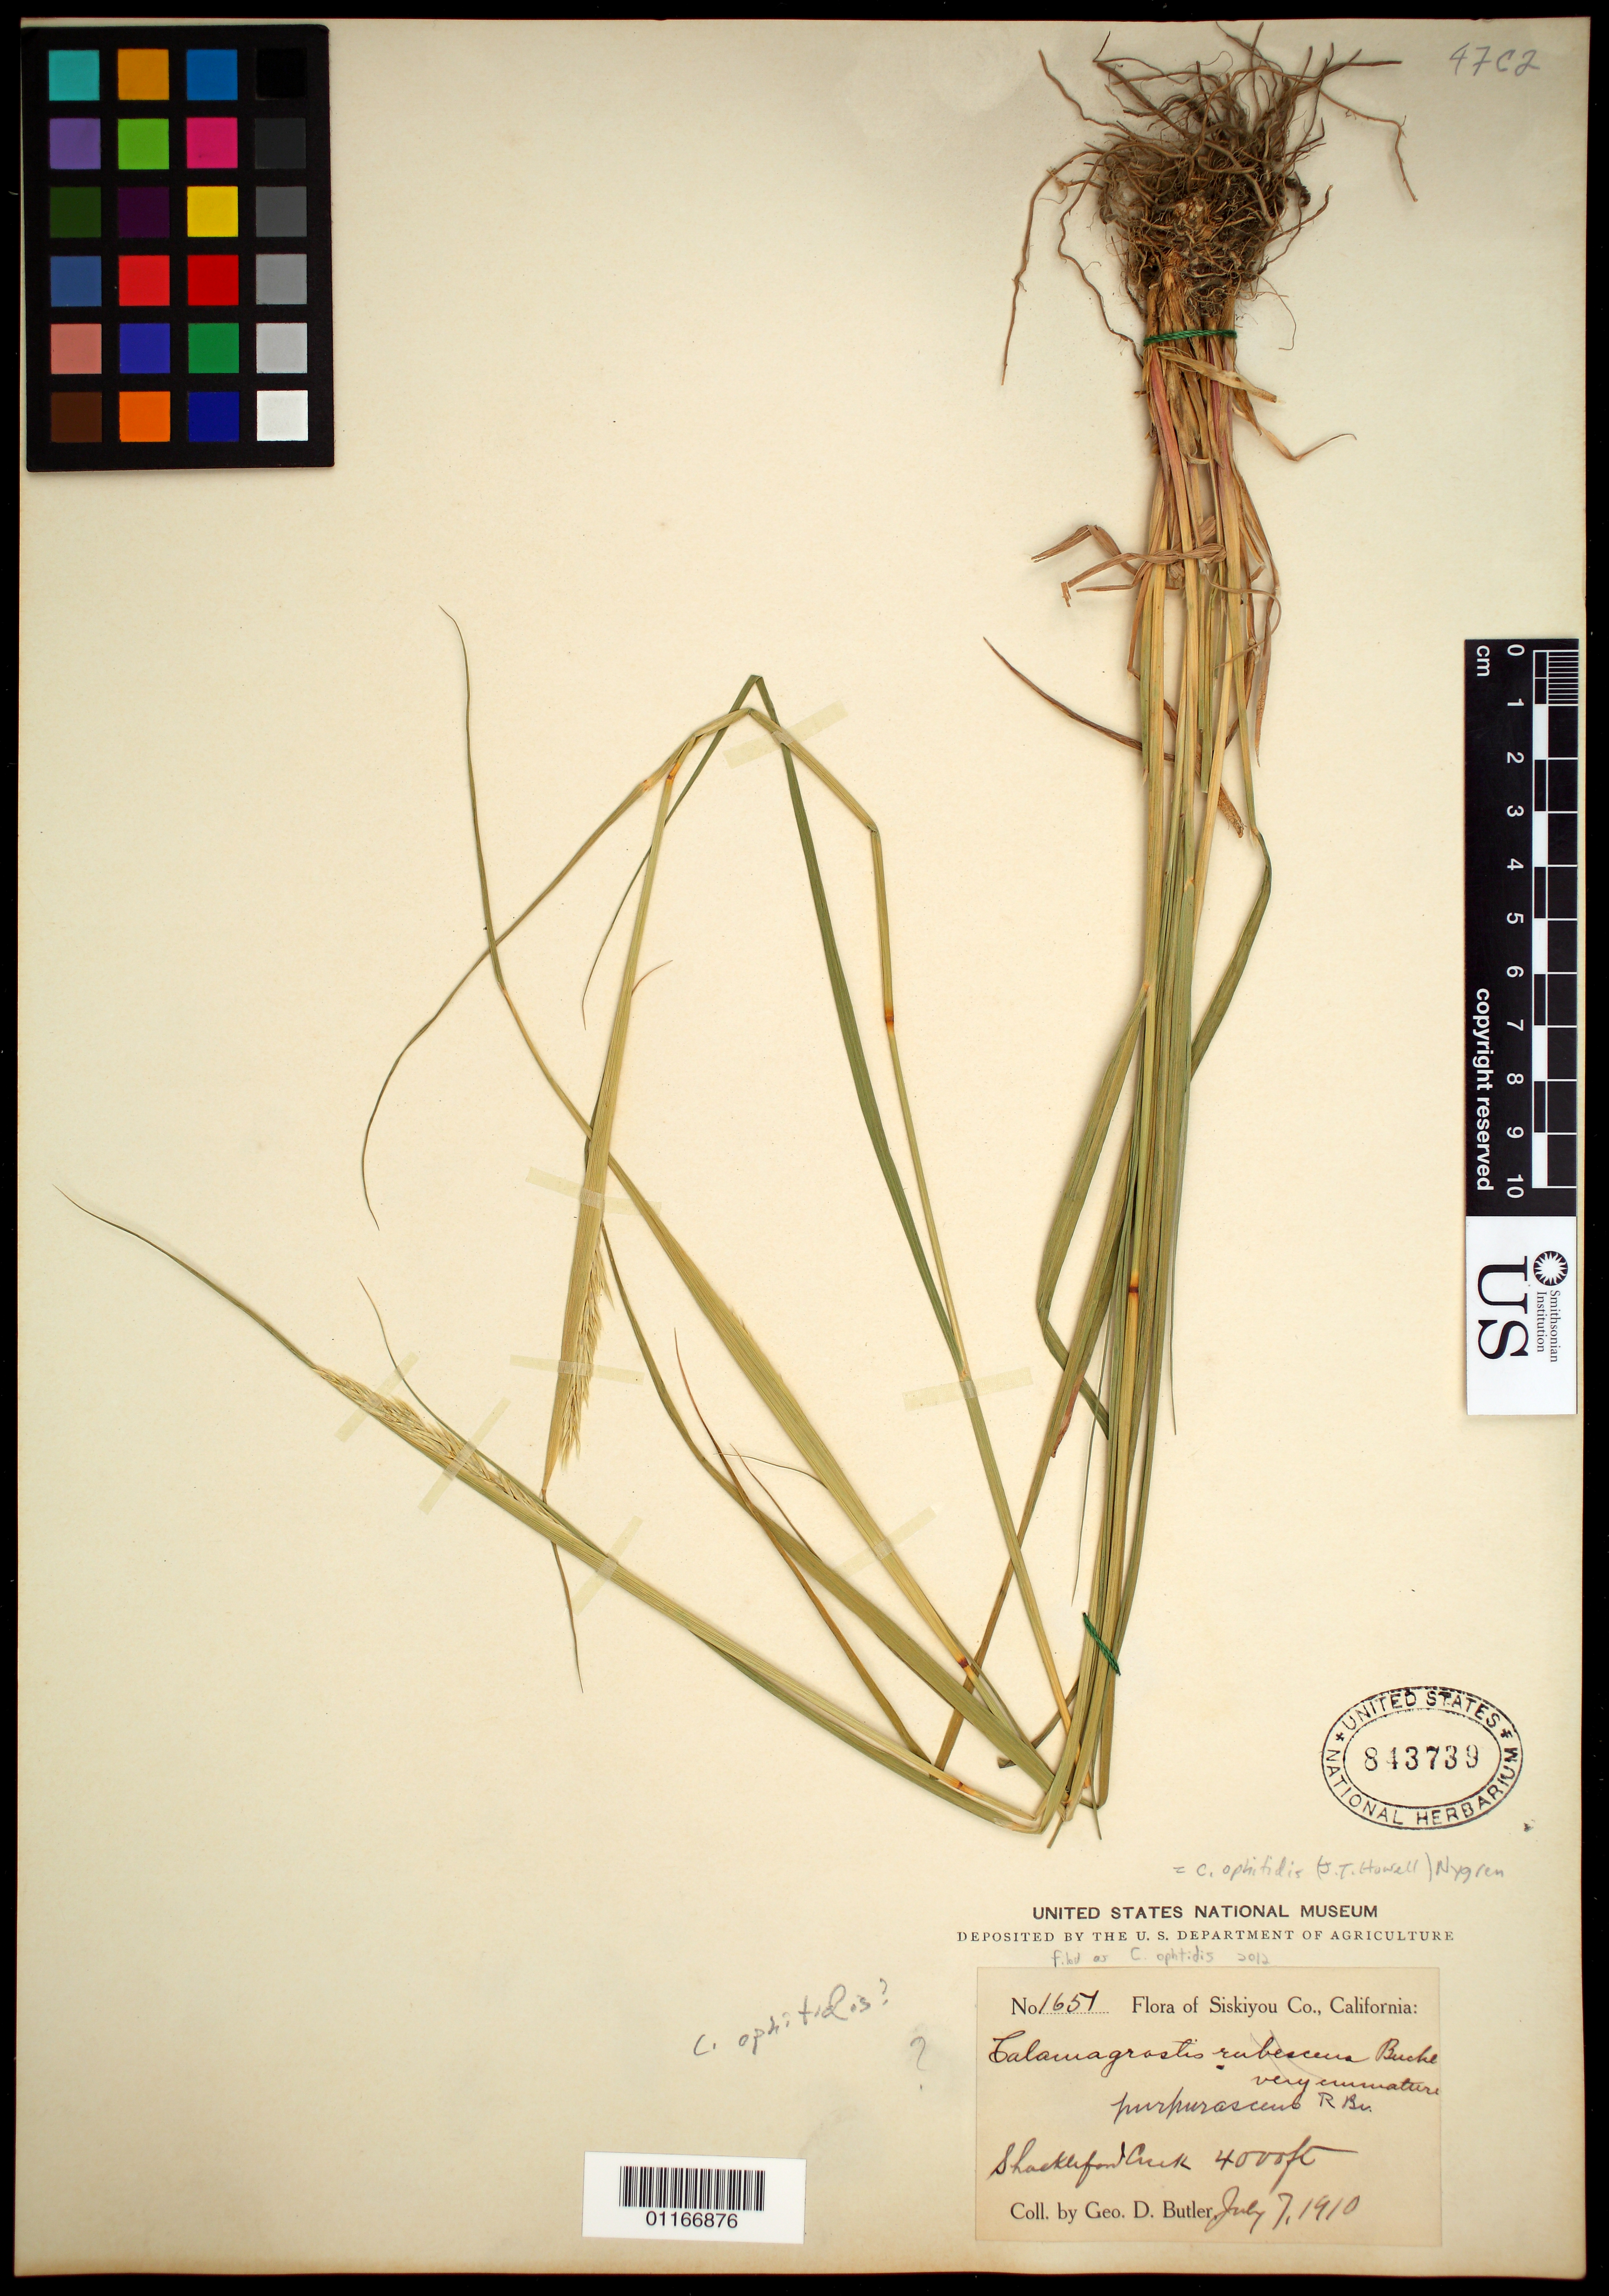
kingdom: Plantae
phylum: Tracheophyta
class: Liliopsida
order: Poales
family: Poaceae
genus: Calamagrostis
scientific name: Calamagrostis ophitidis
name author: (J.T. Howell) Nygren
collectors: G. D. Butler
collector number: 1651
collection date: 1910-07-07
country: United States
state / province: California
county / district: Siskiyou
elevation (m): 1219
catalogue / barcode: US 843739